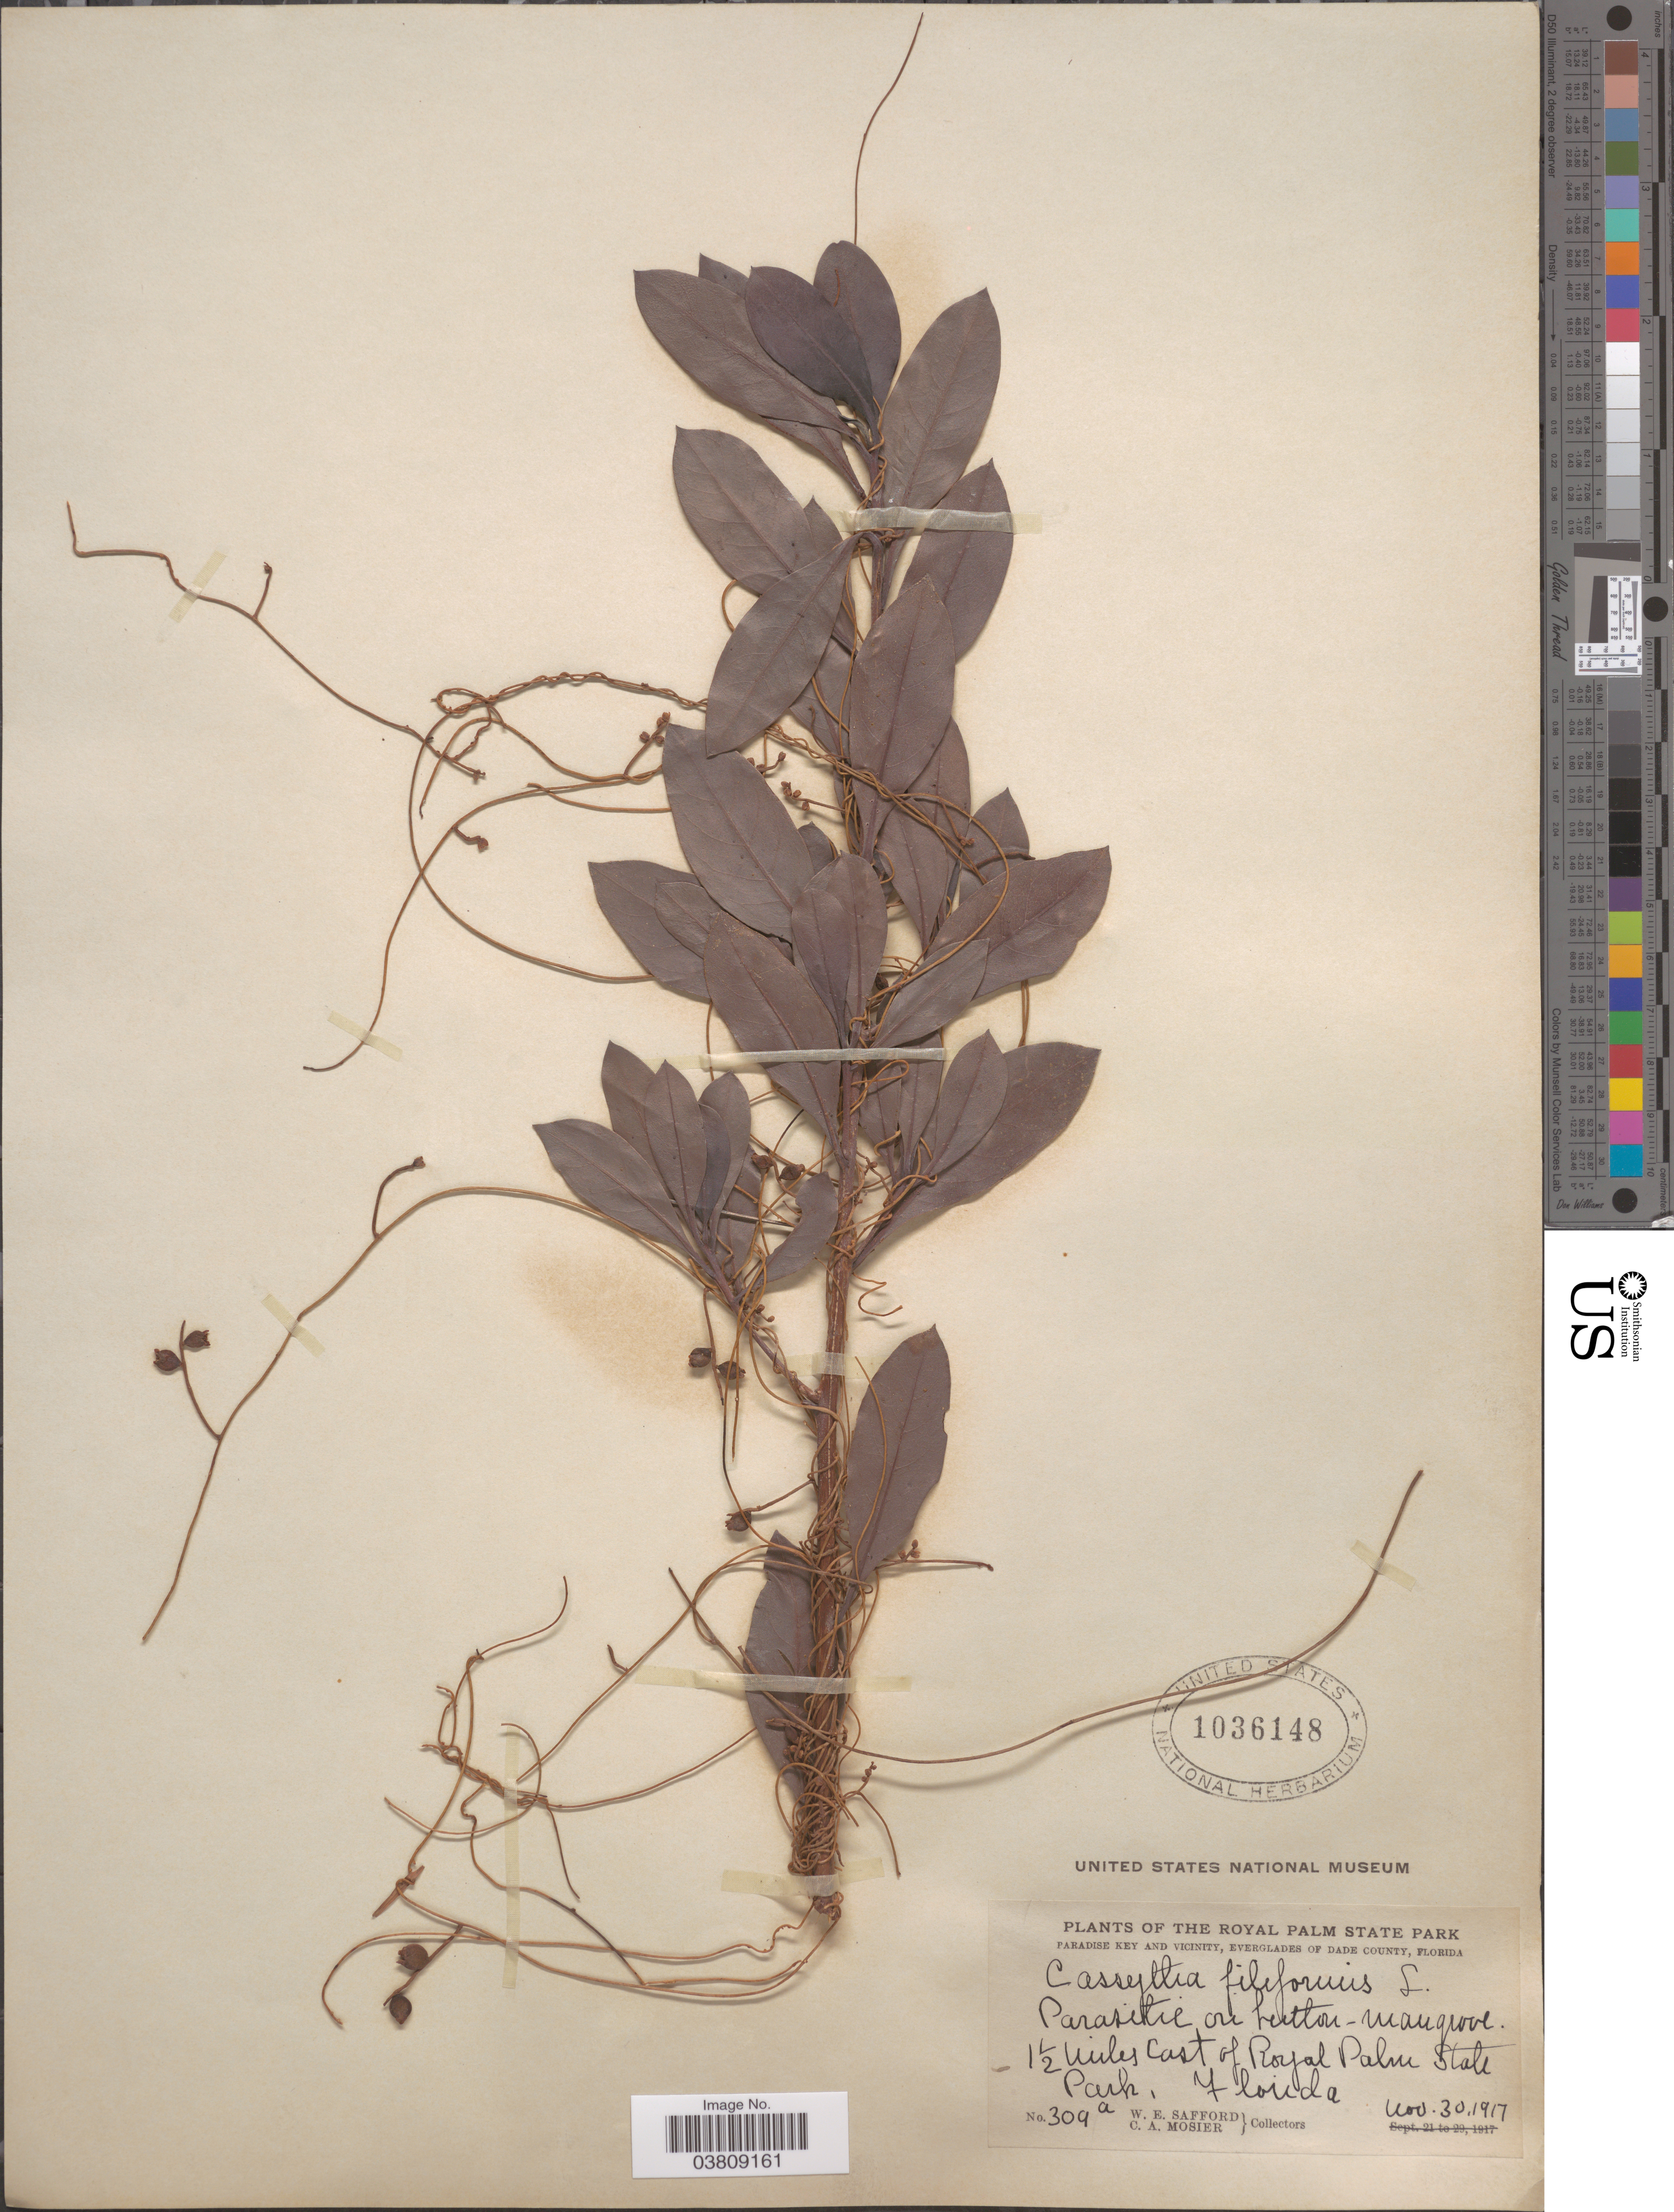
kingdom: Plantae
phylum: Tracheophyta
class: Magnoliopsida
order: Laurales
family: Lauraceae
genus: Cassytha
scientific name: Cassytha filiformis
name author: L.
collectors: W. E. Safford & C. A. Mosier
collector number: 309a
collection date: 1917-11-30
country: United States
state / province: Florida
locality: Royal Palm State Park. Paradise Key and Vicinity, Everglades of Dade County. 1½ miles East of Royal Palm State Park.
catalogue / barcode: US 1036148